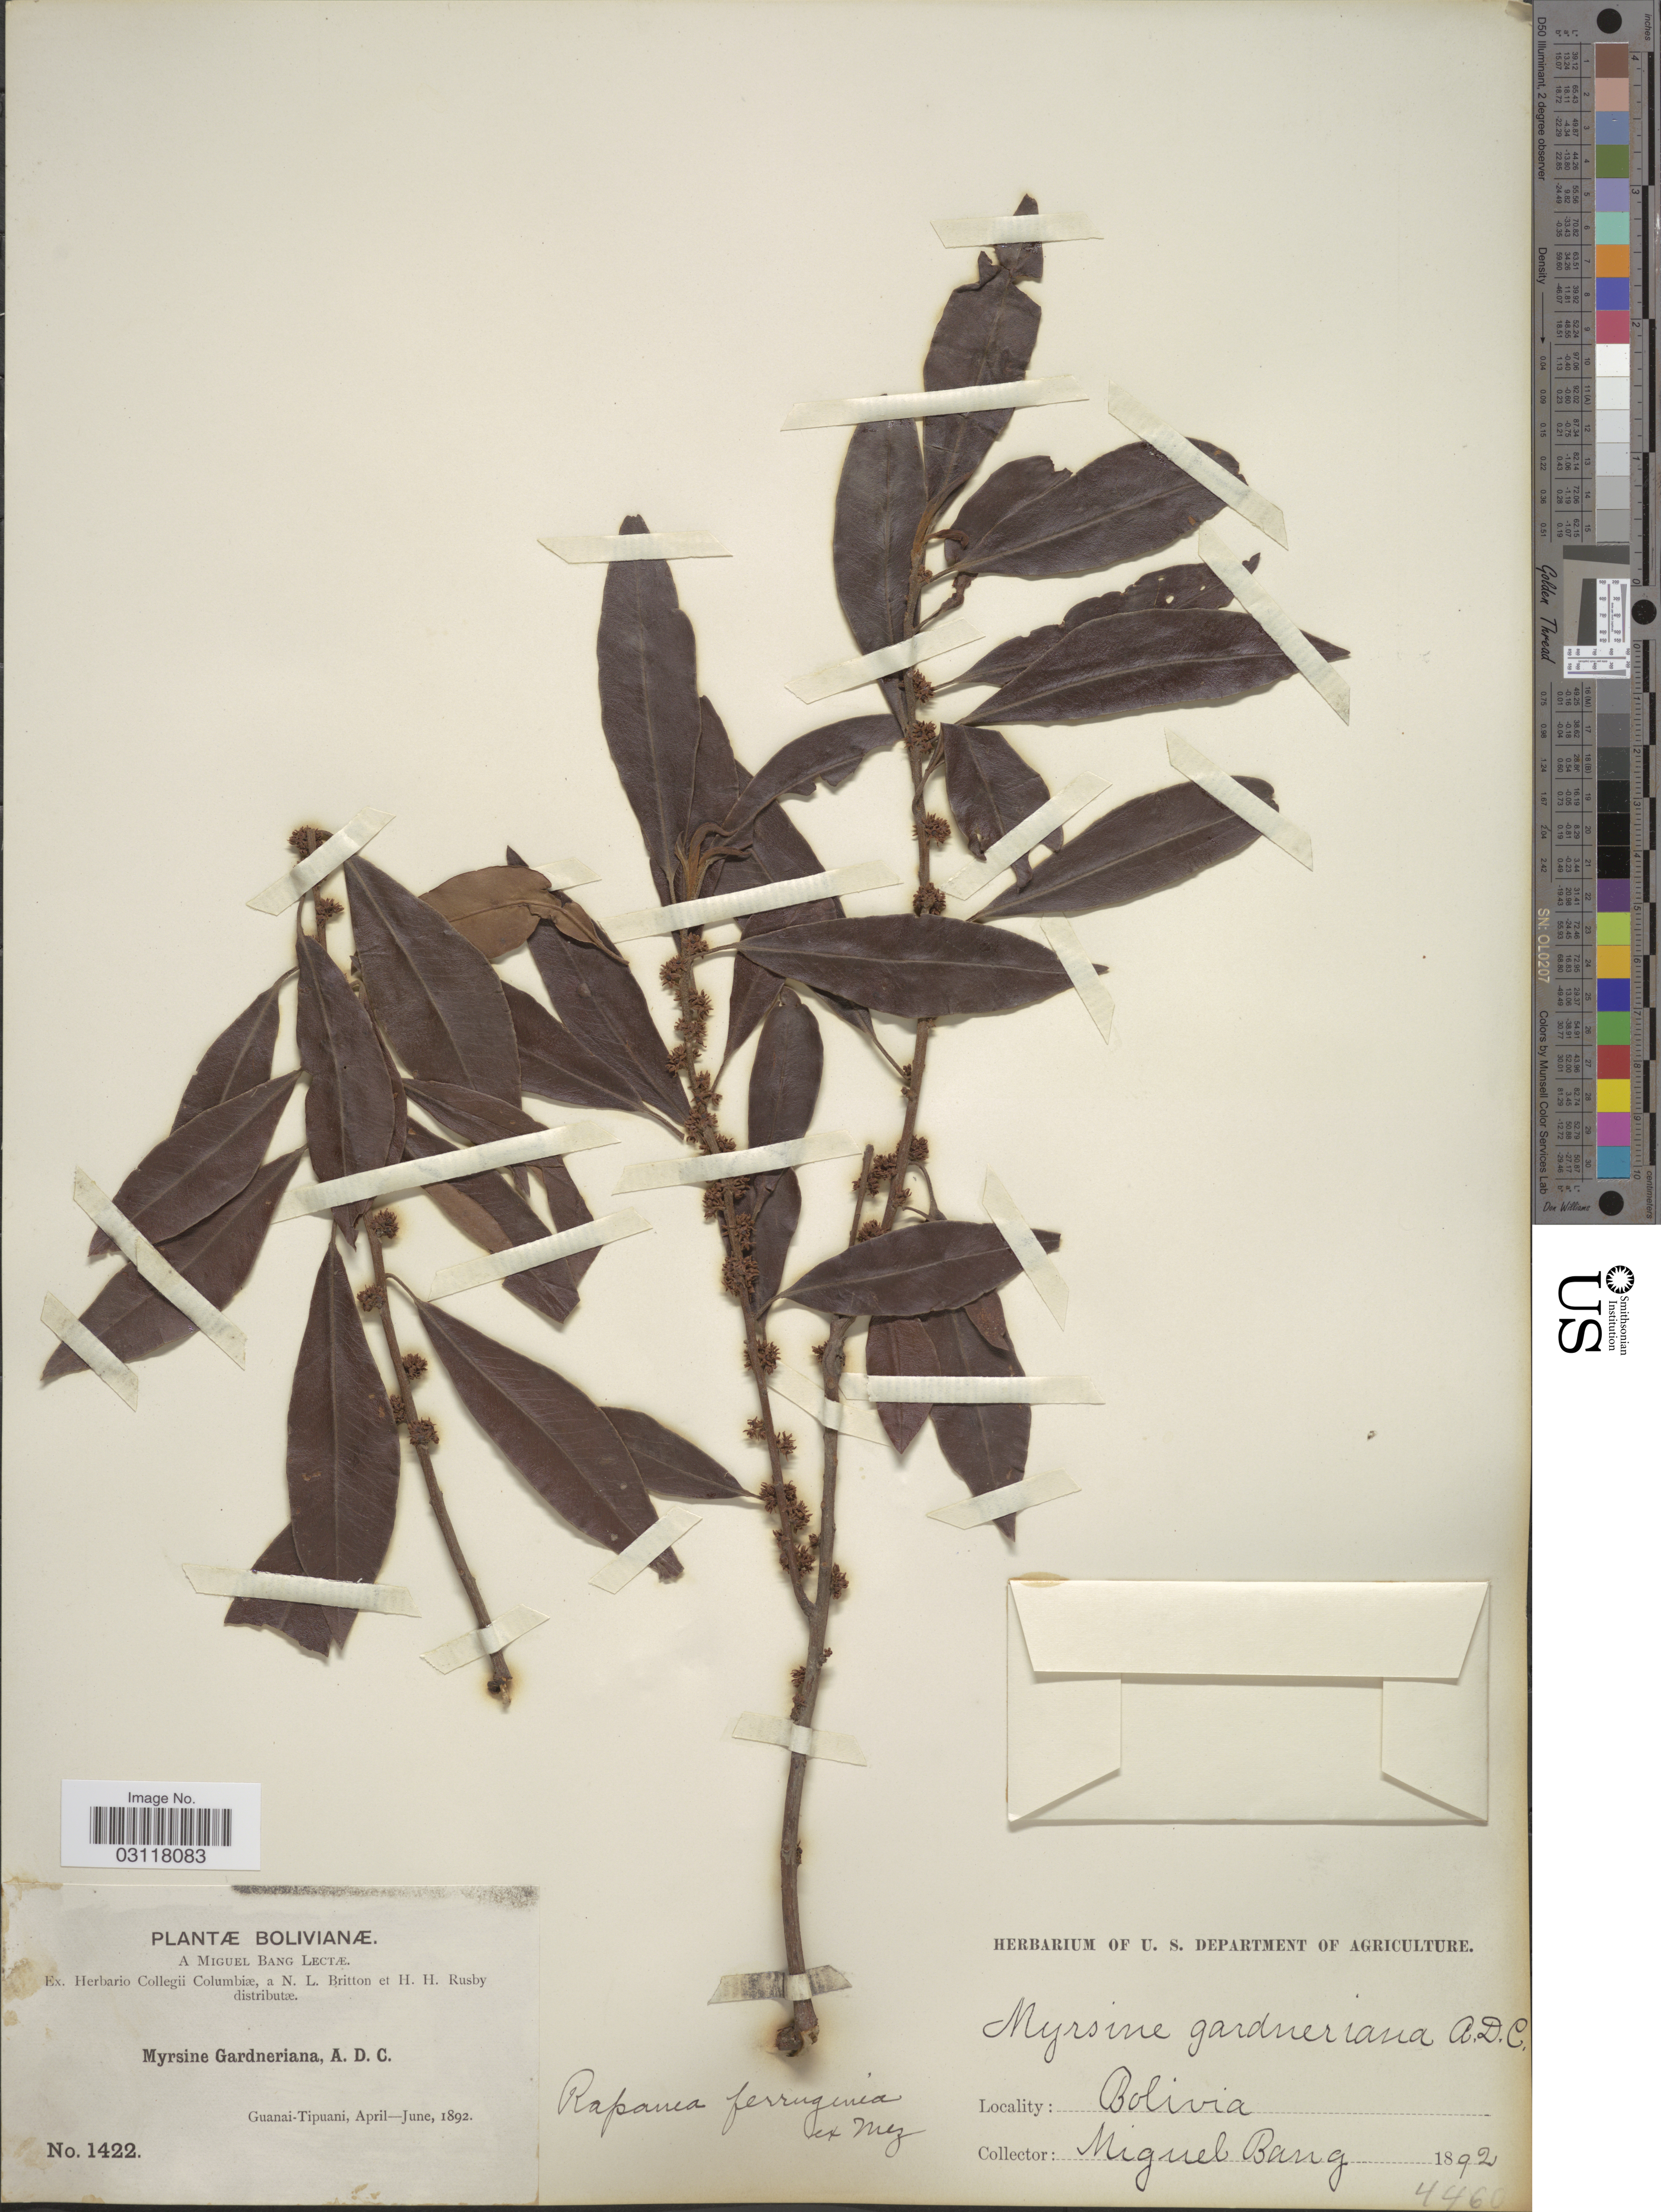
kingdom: Plantae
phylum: Tracheophyta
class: Magnoliopsida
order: Ericales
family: Primulaceae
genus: Rapanea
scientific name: Rapanea ferruginea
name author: (Ruiz & Pav.) Mez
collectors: M. Bang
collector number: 1422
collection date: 1892-04/1892-06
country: Bolivia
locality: Guanai-Tipuani.